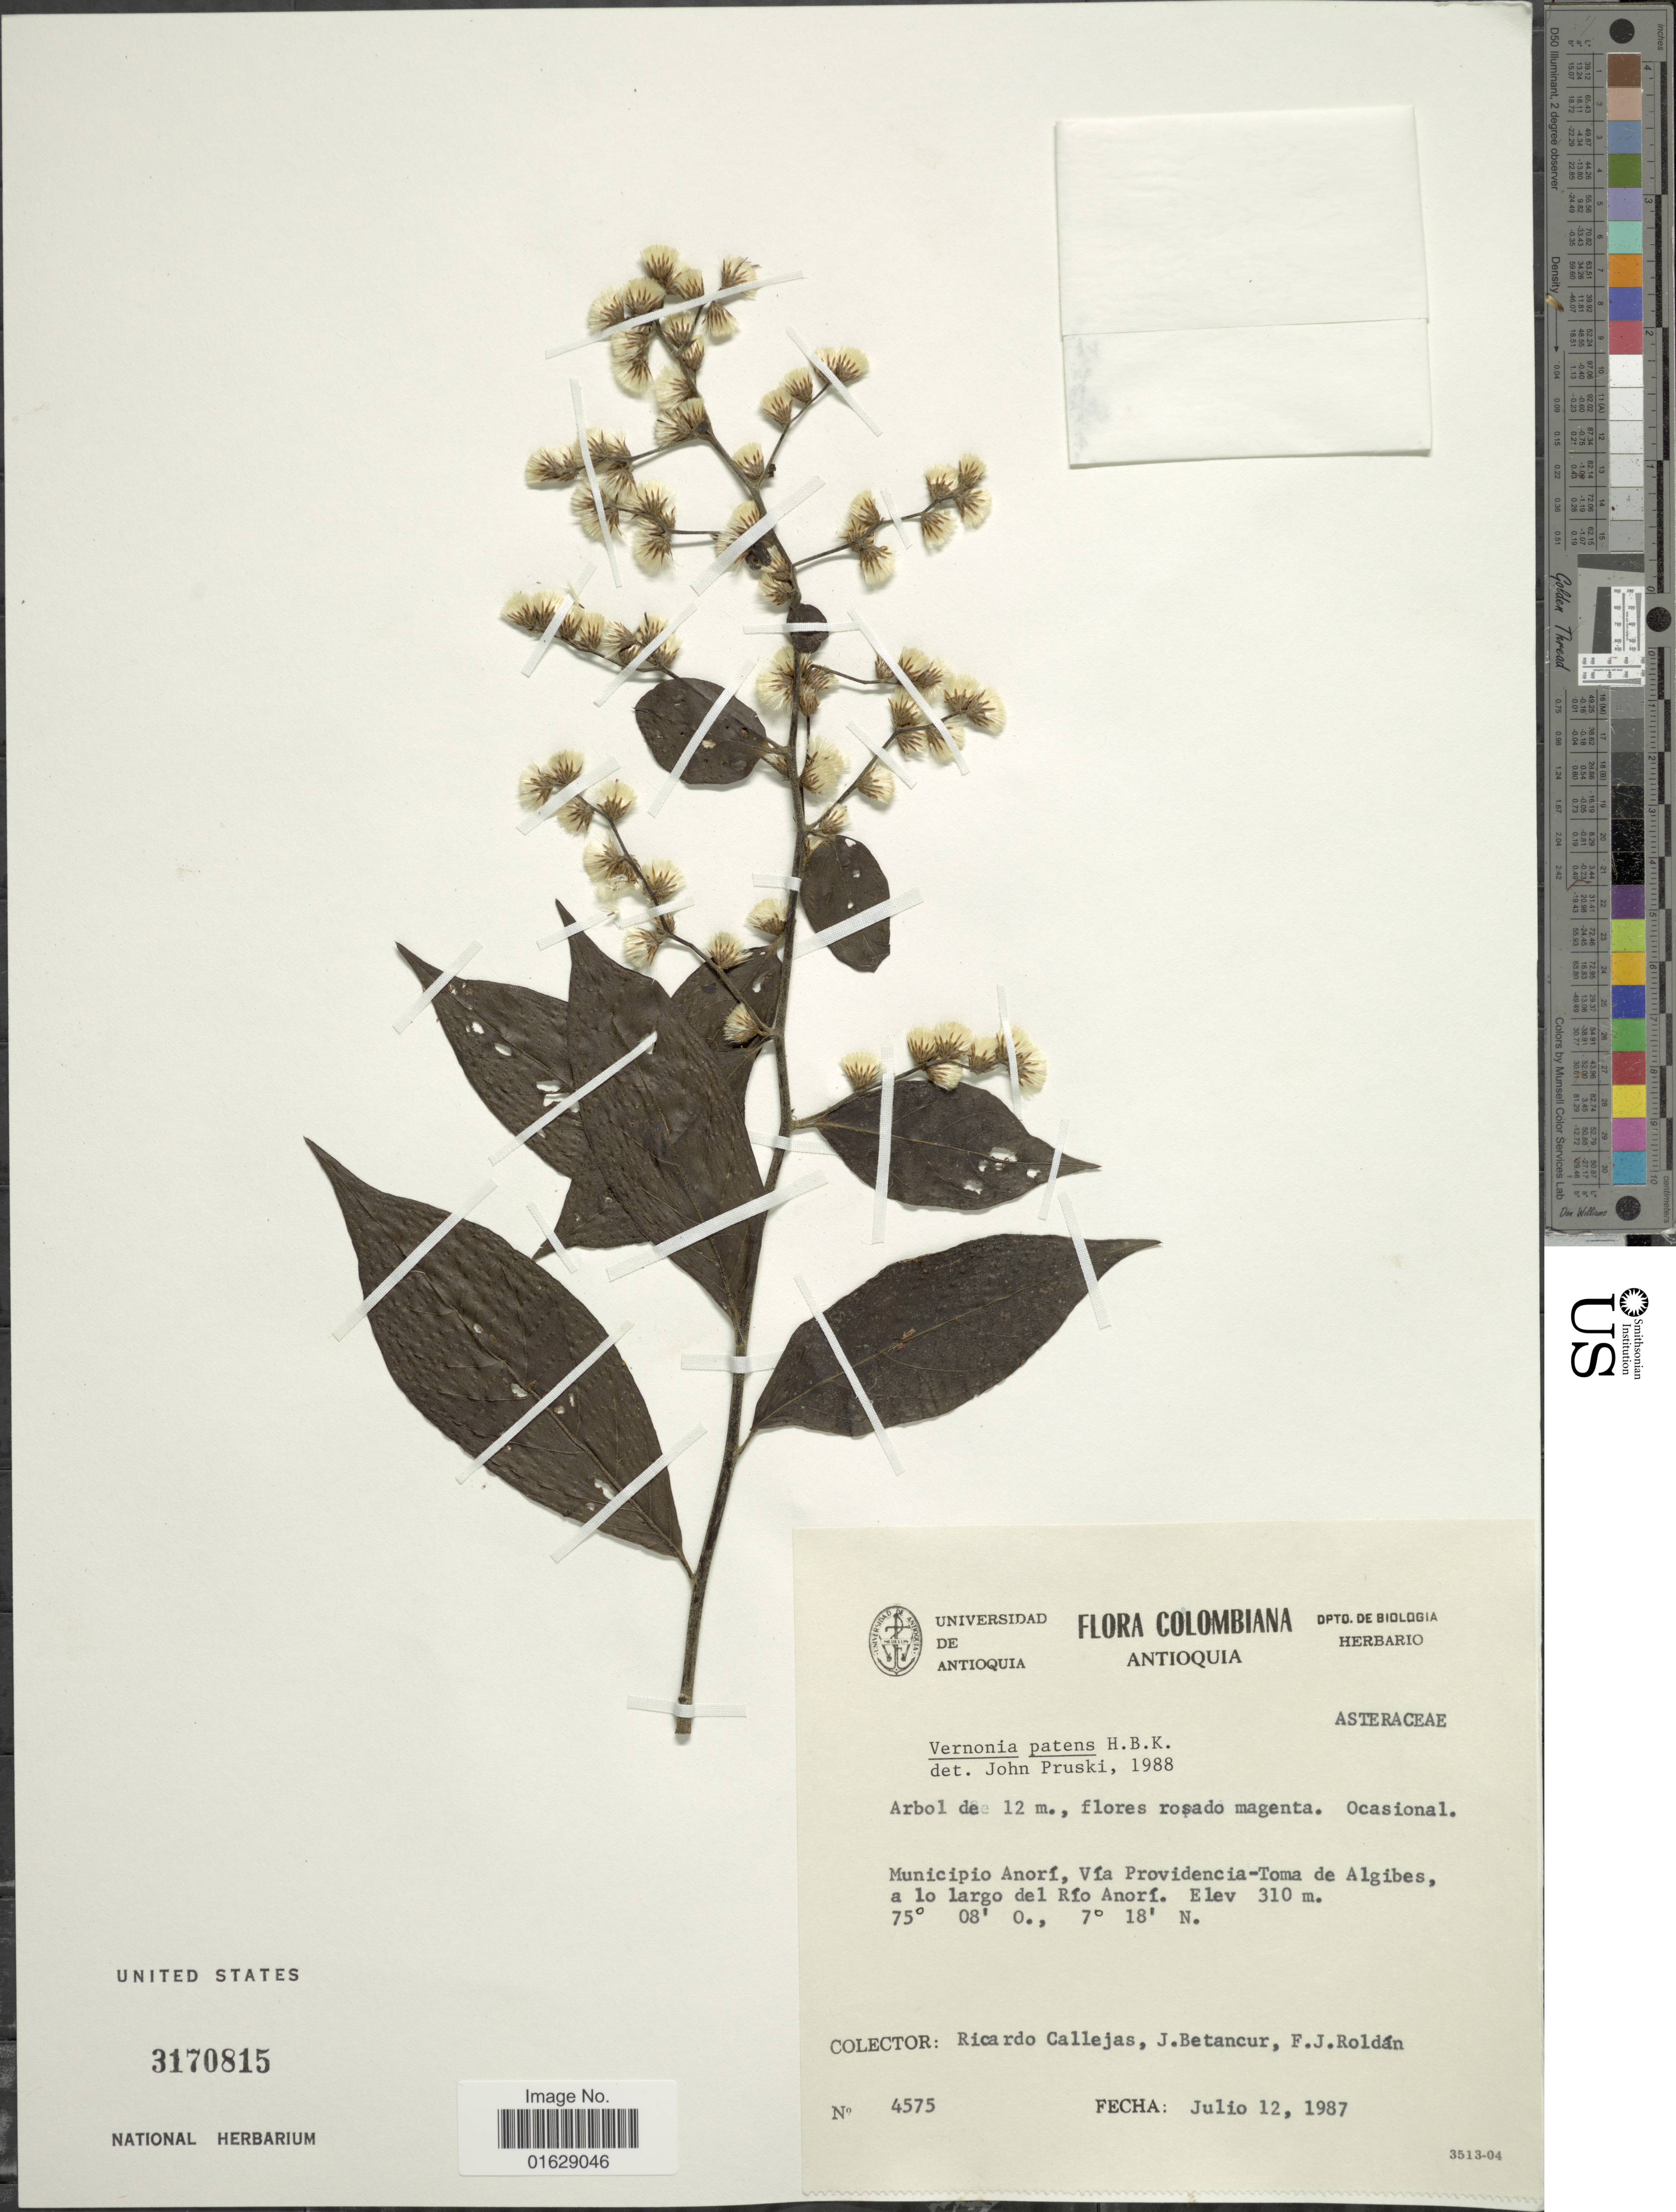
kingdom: Plantae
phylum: Tracheophyta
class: Magnoliopsida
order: Asterales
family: Asteraceae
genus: Lepidaploa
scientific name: Lepidaploa lehmannii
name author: (Hieron.) H. Rob.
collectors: R. Callejas, J. Betancur & F. J. Roldán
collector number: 4575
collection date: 1987-07-12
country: Colombia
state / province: Antioquia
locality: Municipio Anori, Via Providencia-Toma de Algibes, a lo largo del Rio Anori.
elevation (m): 310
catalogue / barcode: US 3170815